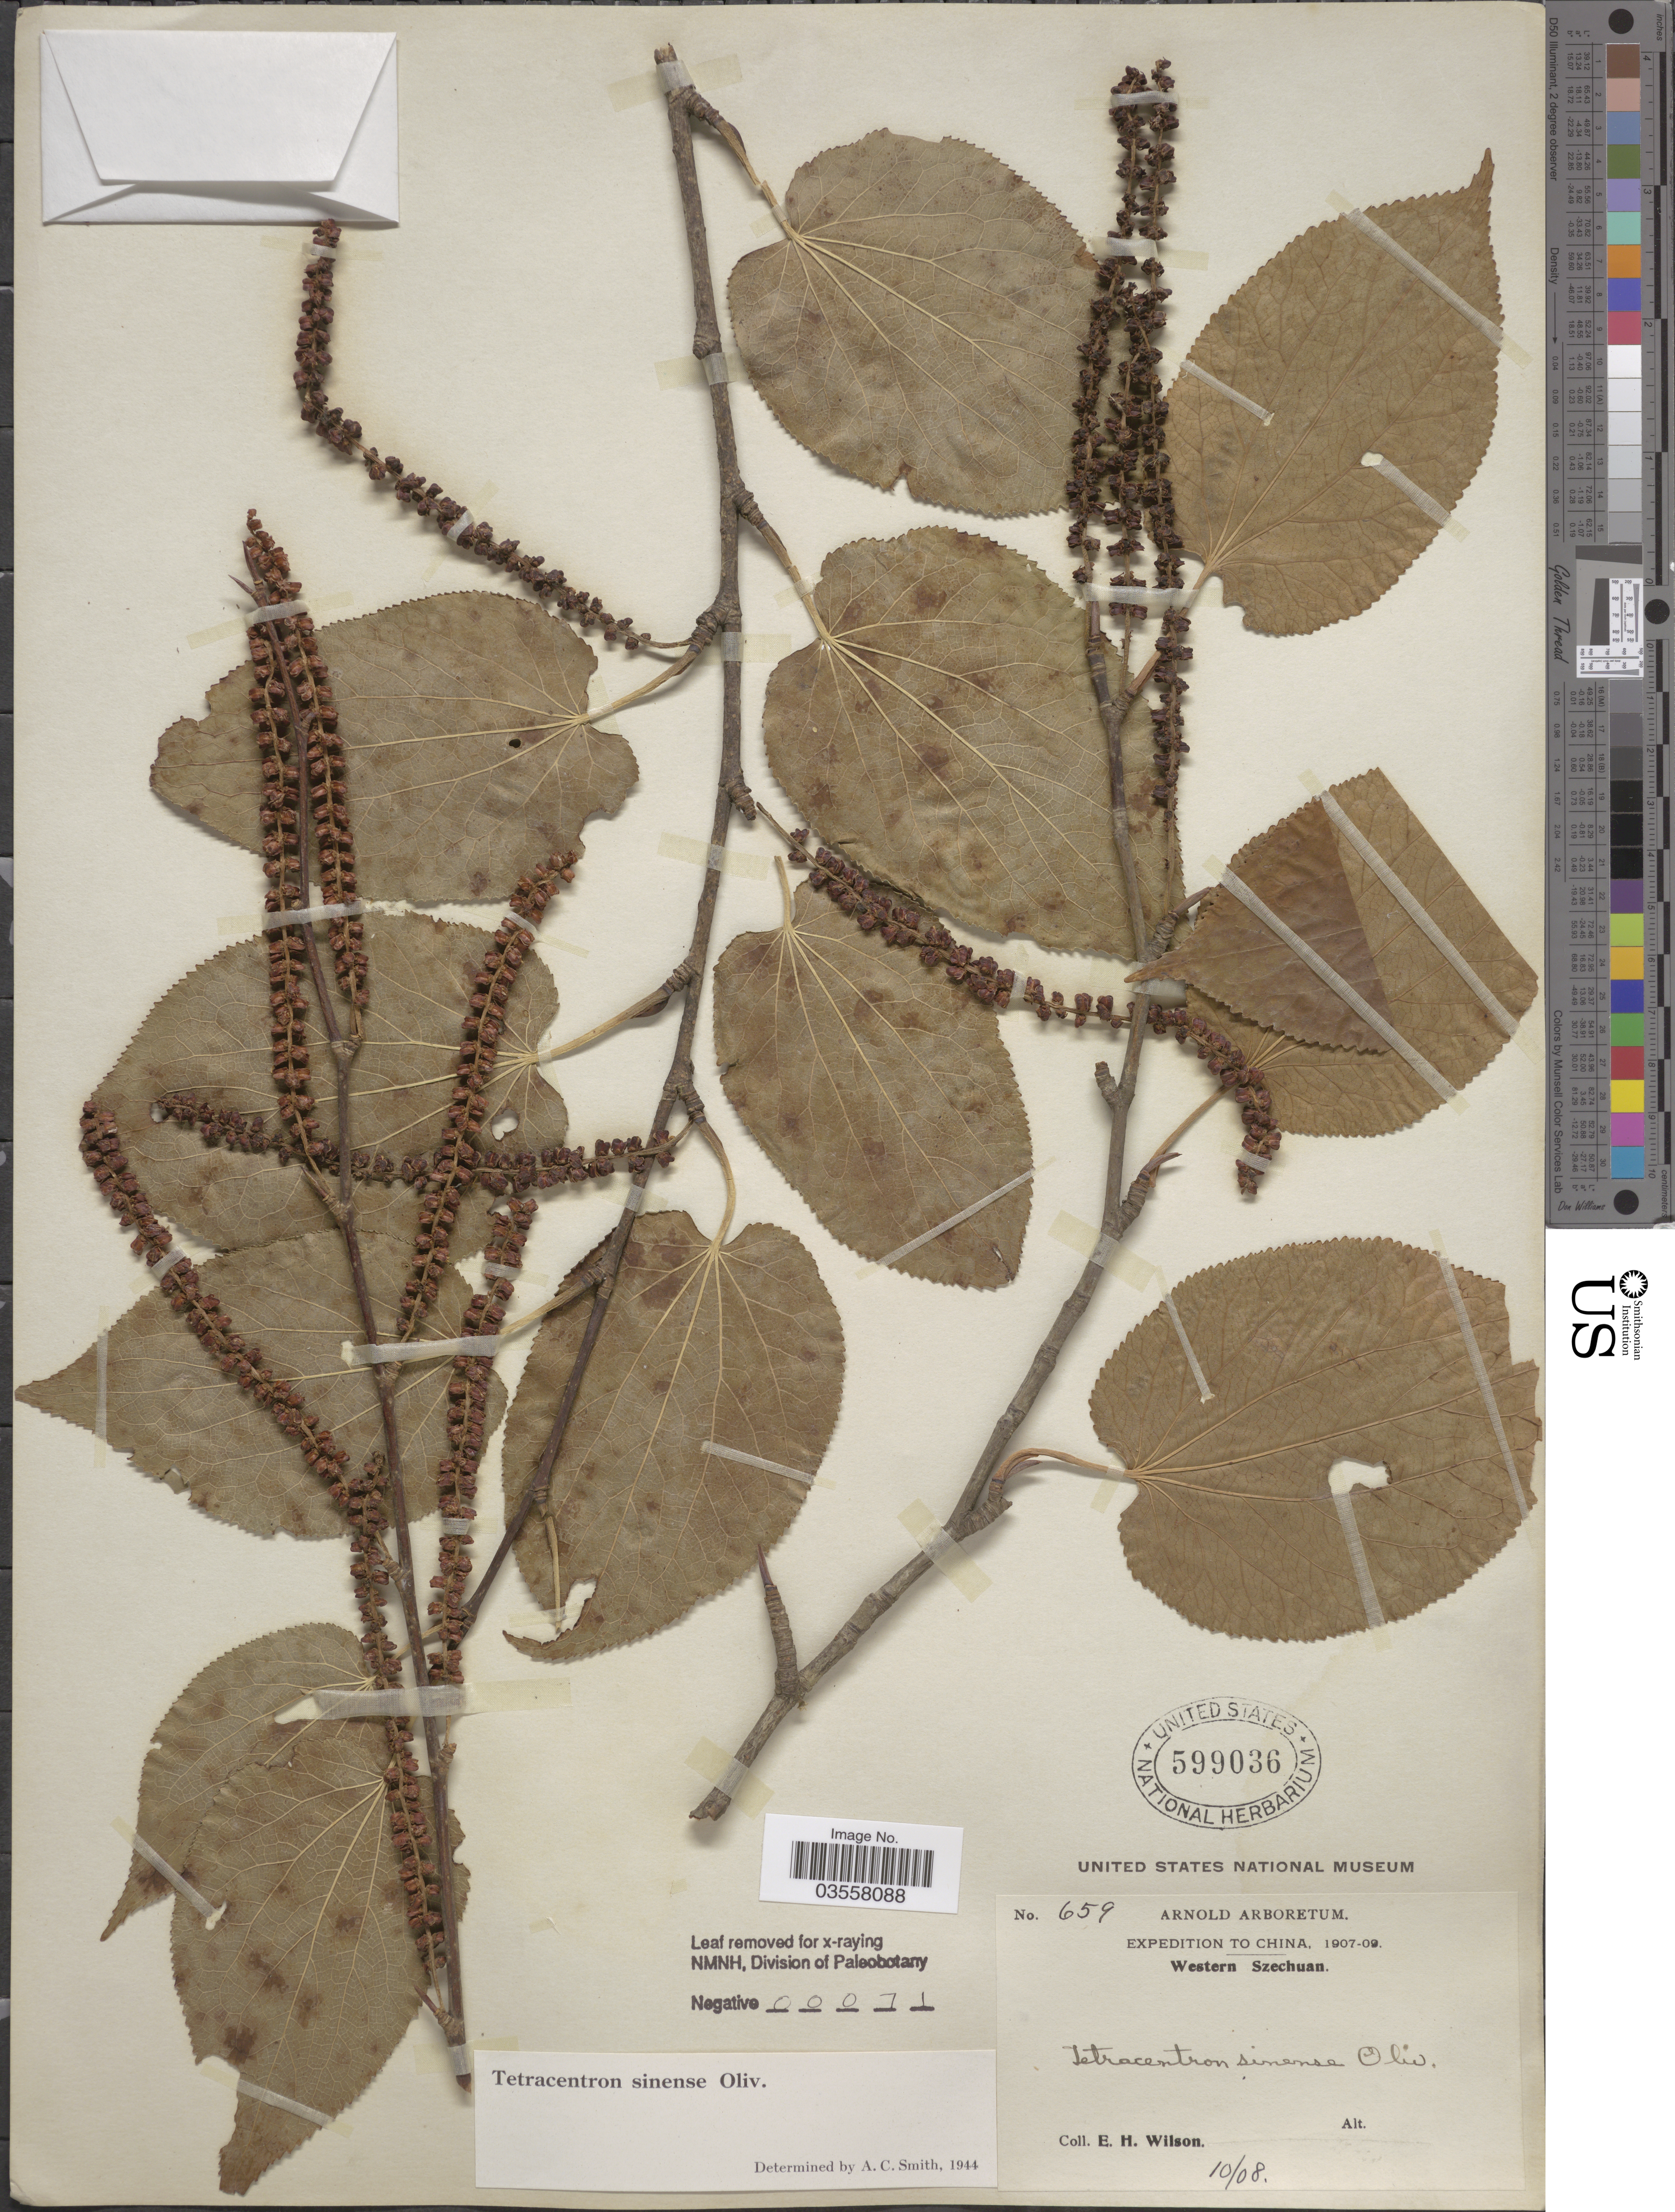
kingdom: Plantae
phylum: Tracheophyta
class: Magnoliopsida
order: Trochodendrales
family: Trochodendraceae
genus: Tetracentron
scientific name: Tetracentron sinense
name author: Oliv.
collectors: E. Wilson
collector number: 659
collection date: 1908-10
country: China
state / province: Sichuan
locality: Western Szechuan.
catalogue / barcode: US 599036